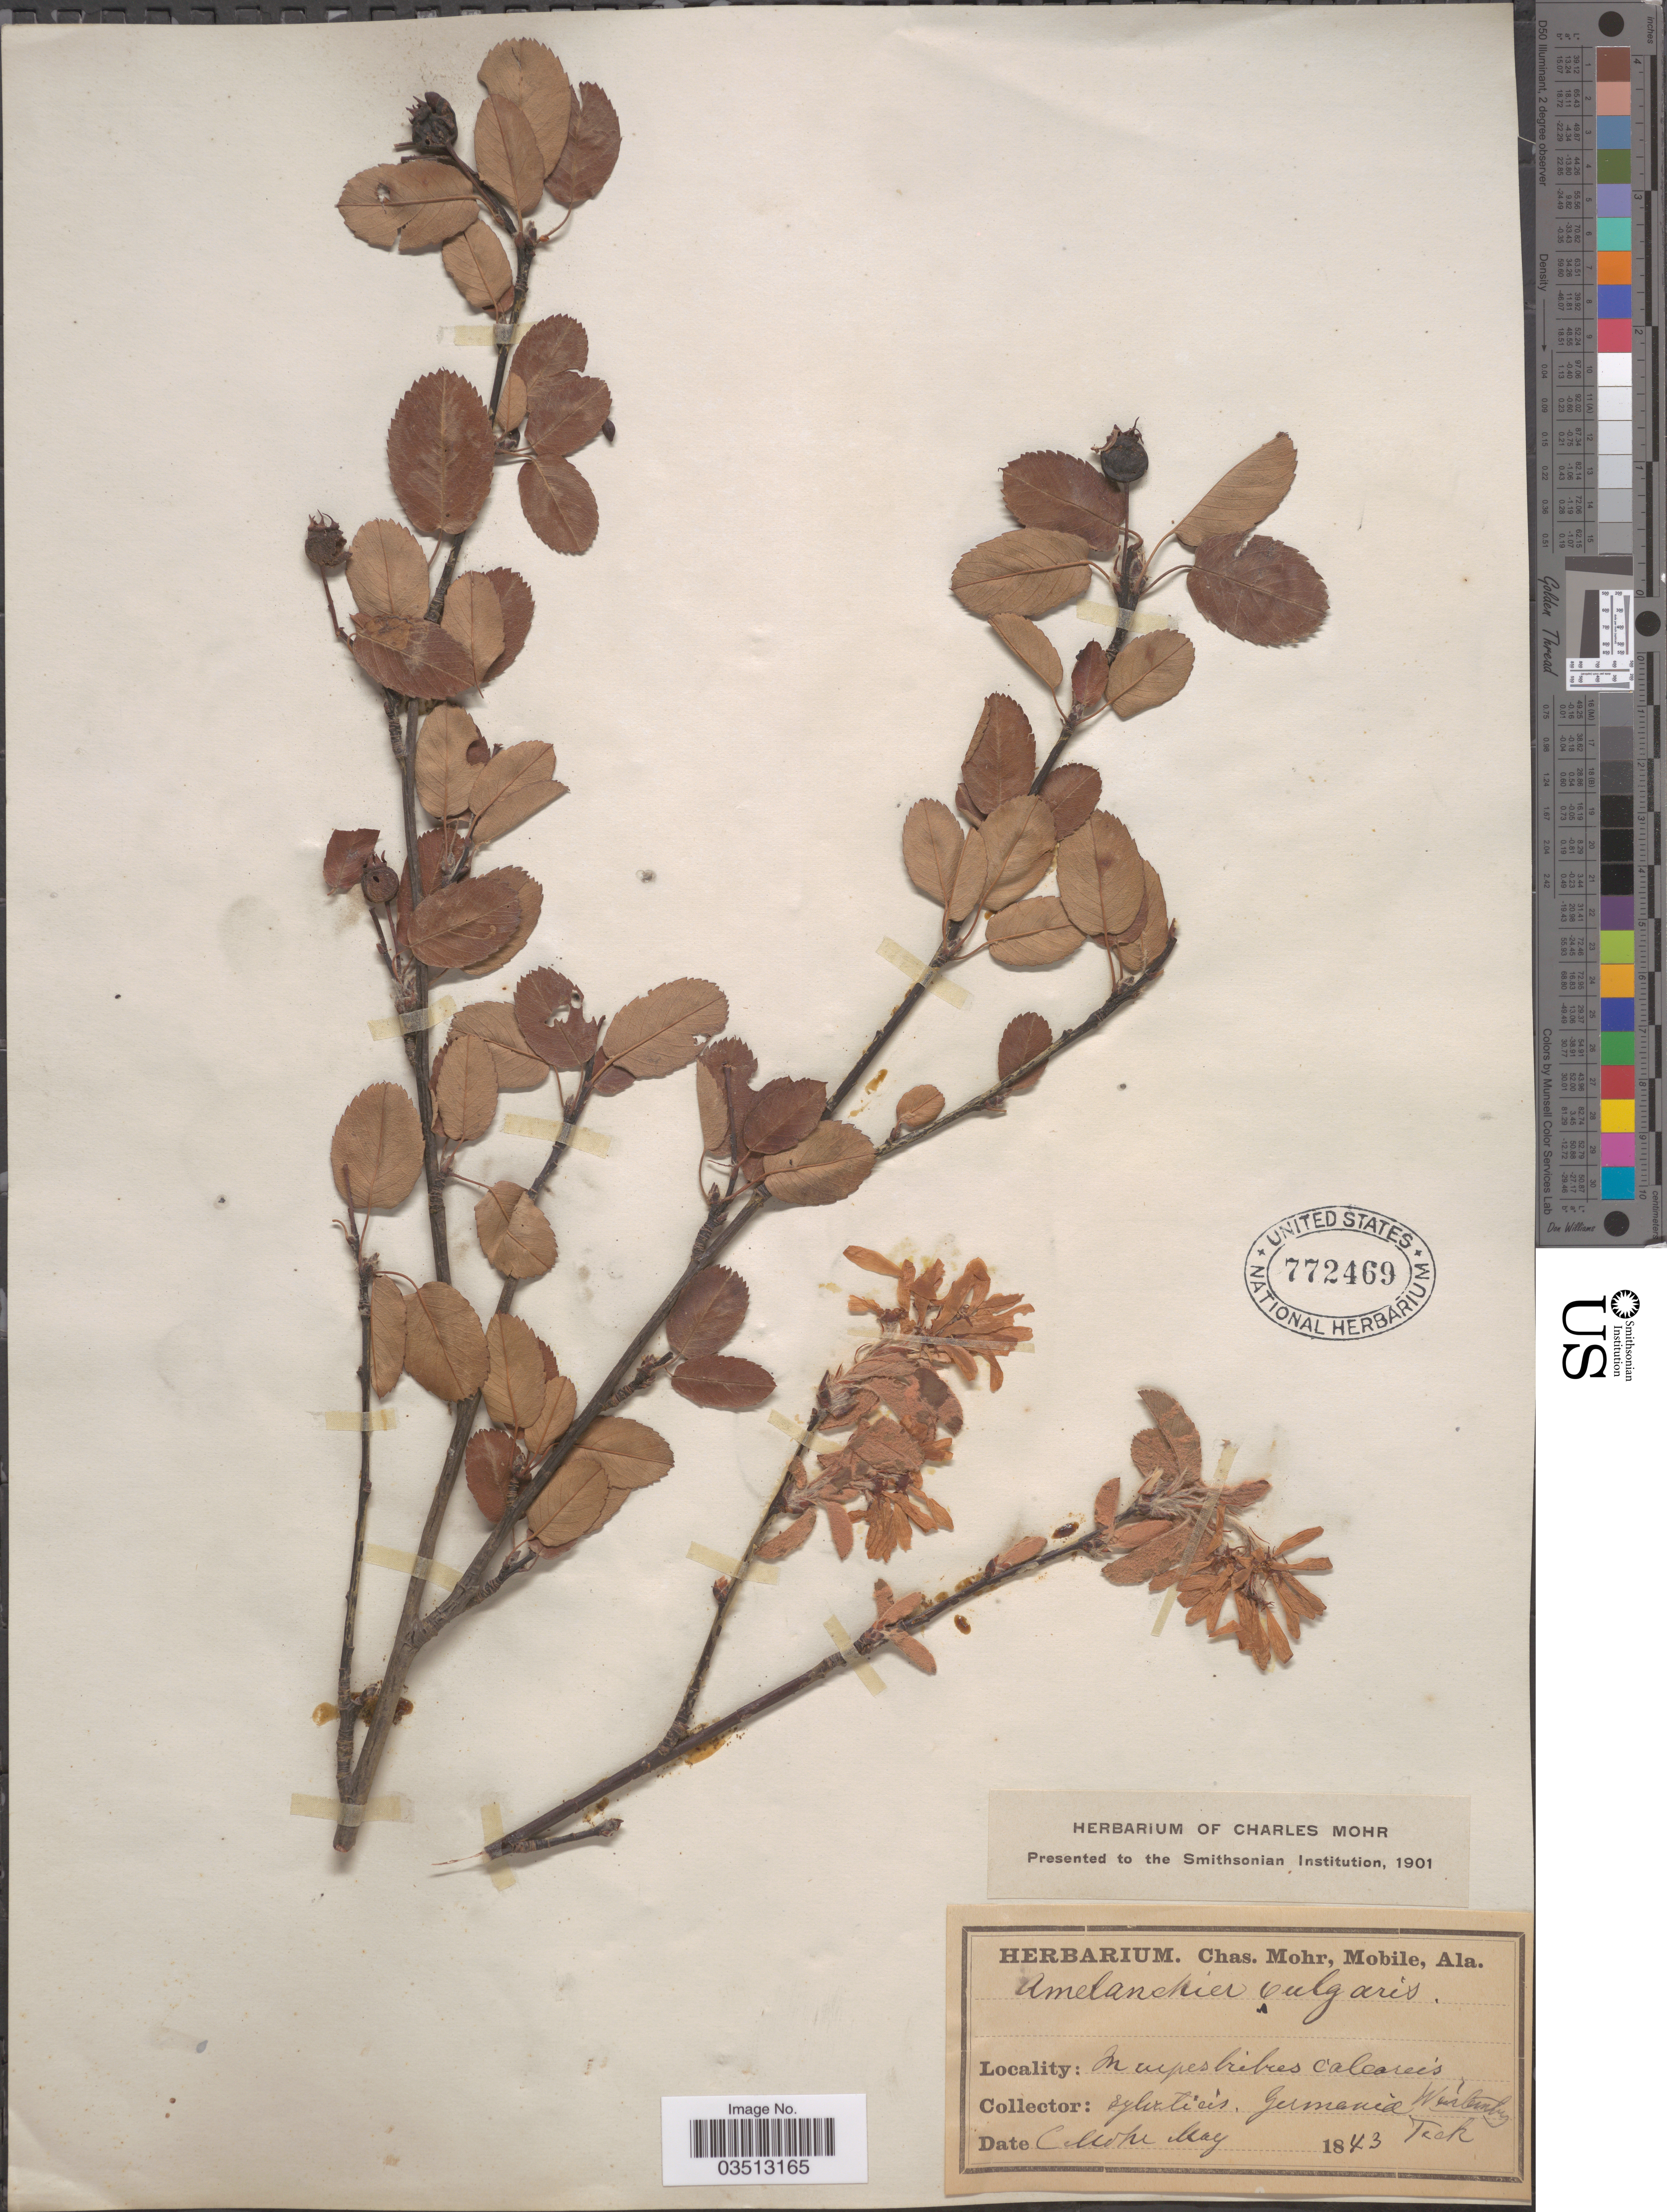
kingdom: Plantae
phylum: Tracheophyta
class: Magnoliopsida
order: Rosales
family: Rosaceae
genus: Amelanchier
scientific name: Amelanchier vulgaris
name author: Moench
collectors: ex herb. Charles Mohr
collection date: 1843-05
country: Germany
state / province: Baden-Württemberg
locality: In cupes bribes calcareis sylviticis. Wurtemberg.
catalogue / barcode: US 772469